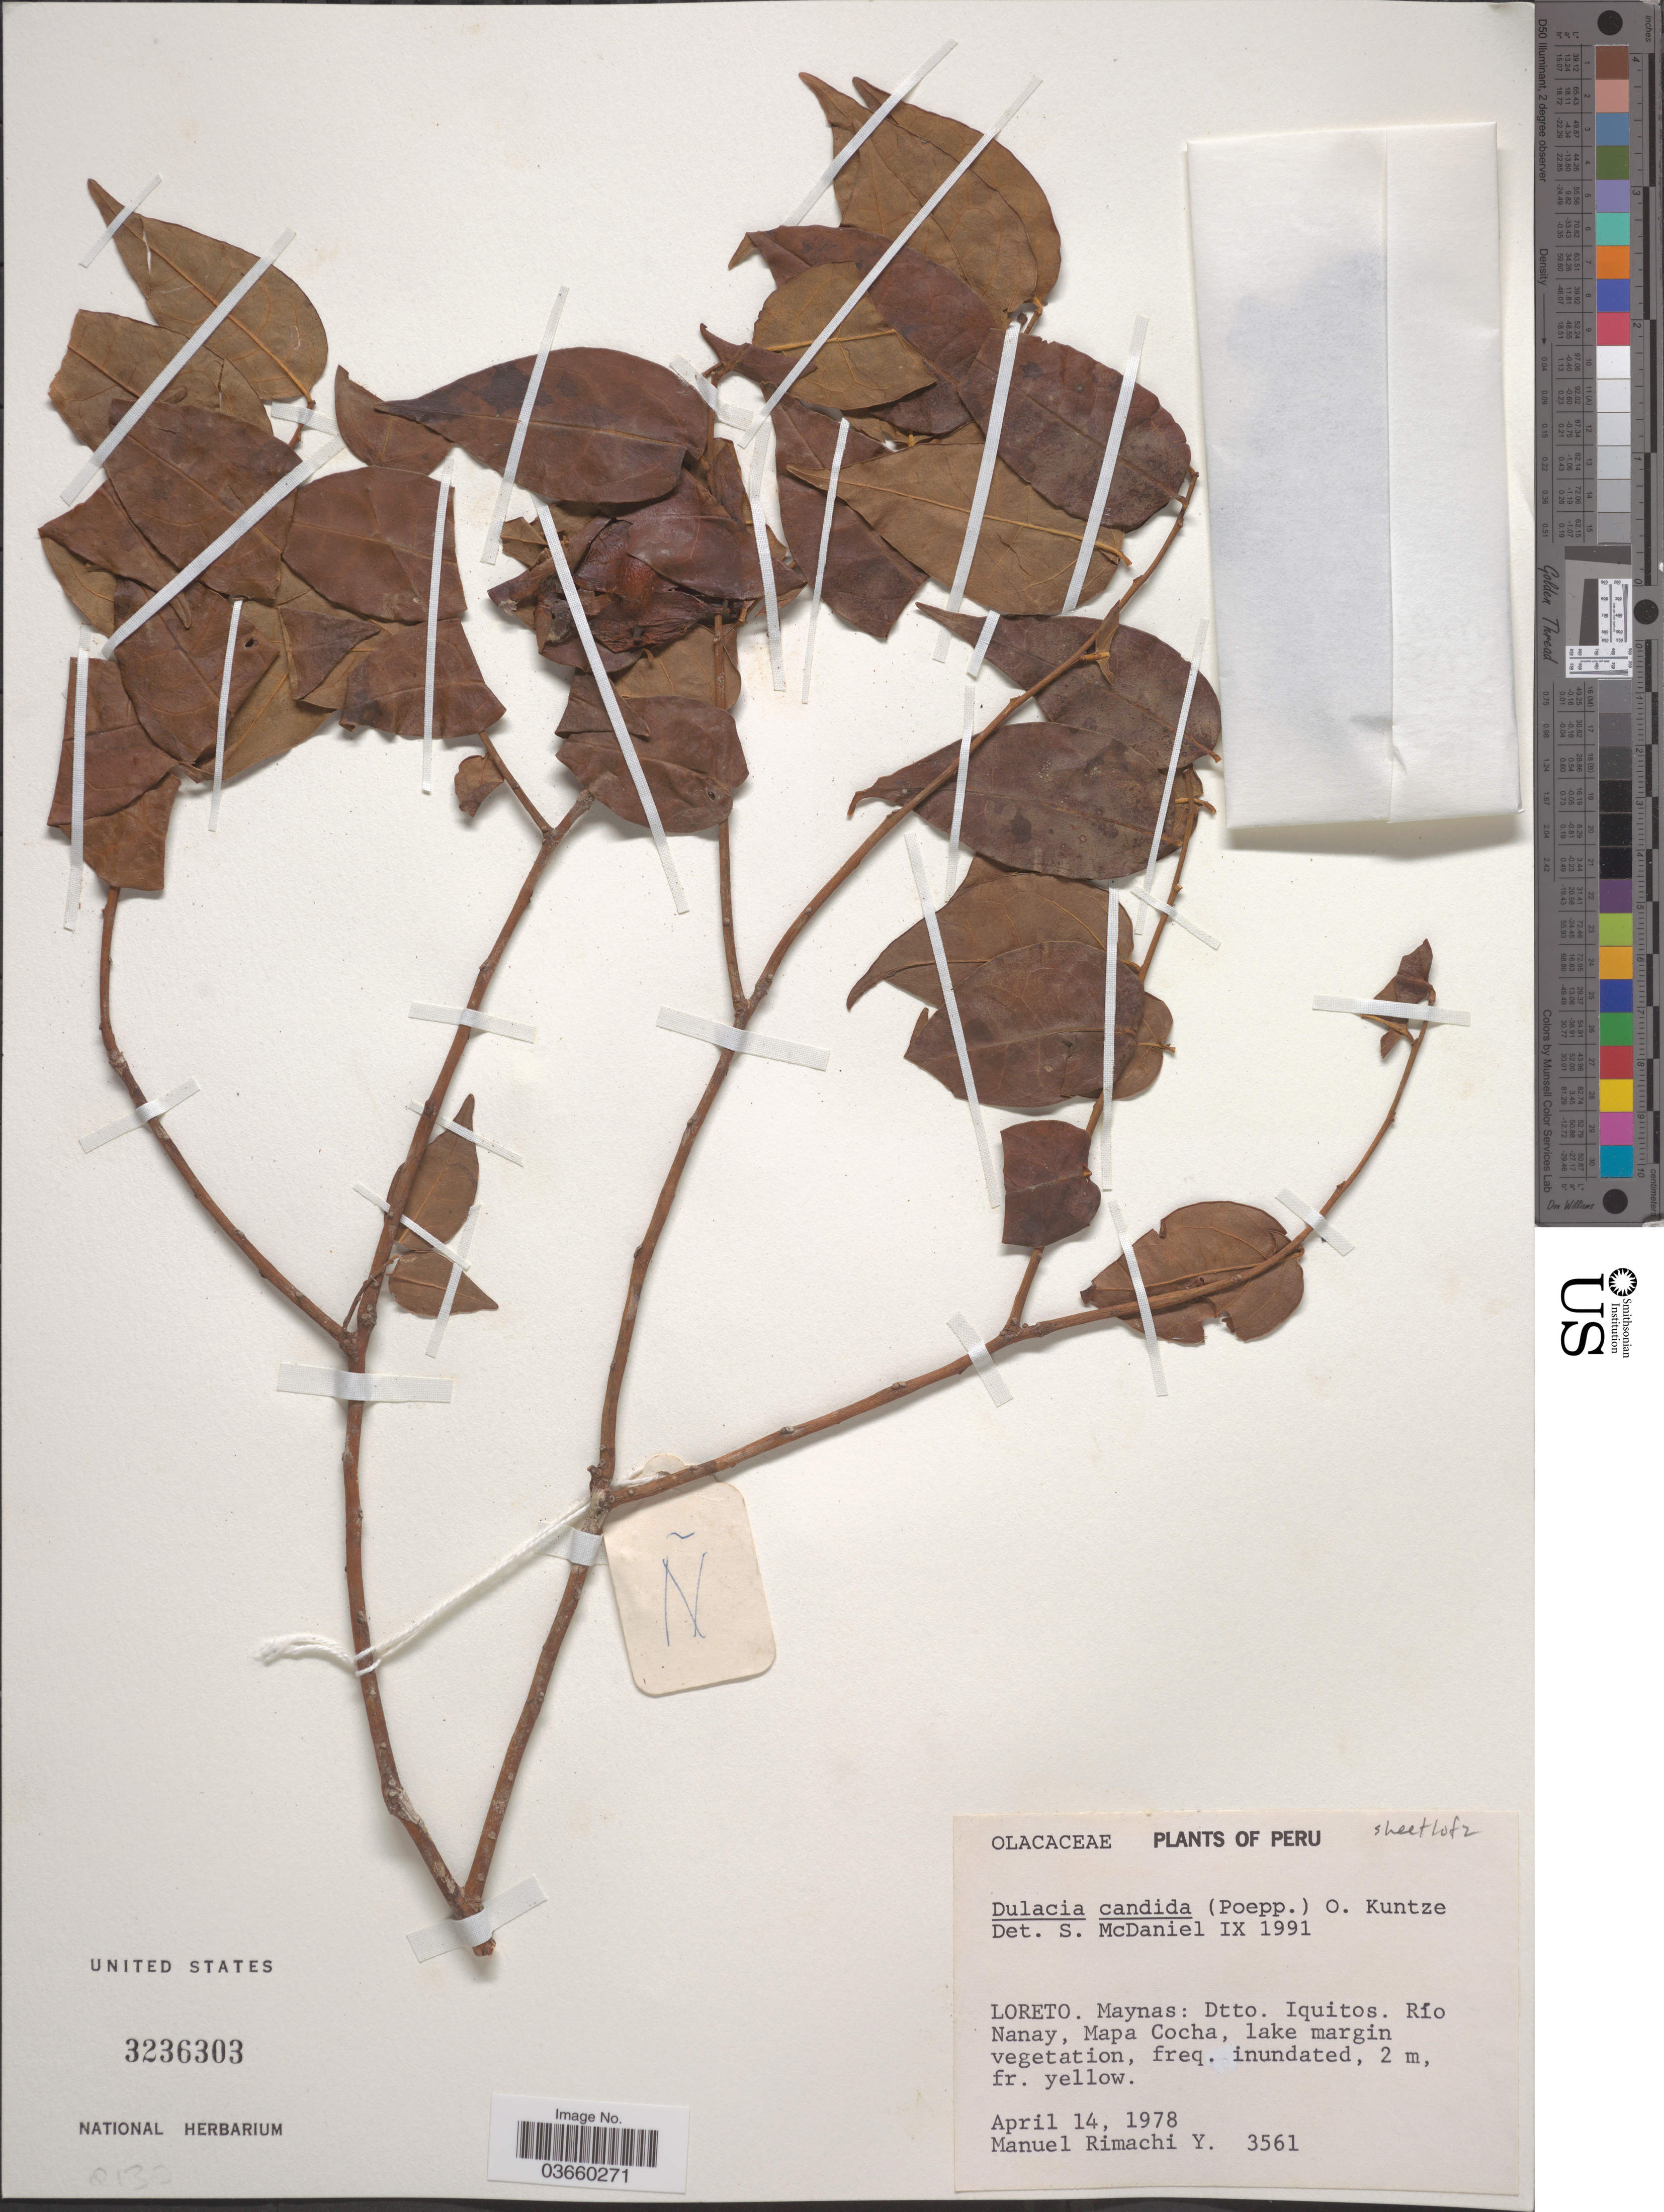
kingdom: Plantae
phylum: Tracheophyta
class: Magnoliopsida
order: Santalales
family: Olacaceae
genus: Dulacia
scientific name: Dulacia candida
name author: (Poepp.) Kuntze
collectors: M. Rimachi Y.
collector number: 3561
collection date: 1978-04-14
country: Peru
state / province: Loreto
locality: Maynas: Dtto. Iquitos. Río Nanay, Mapa Cocha, lake margin vegetation.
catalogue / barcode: US 3236303